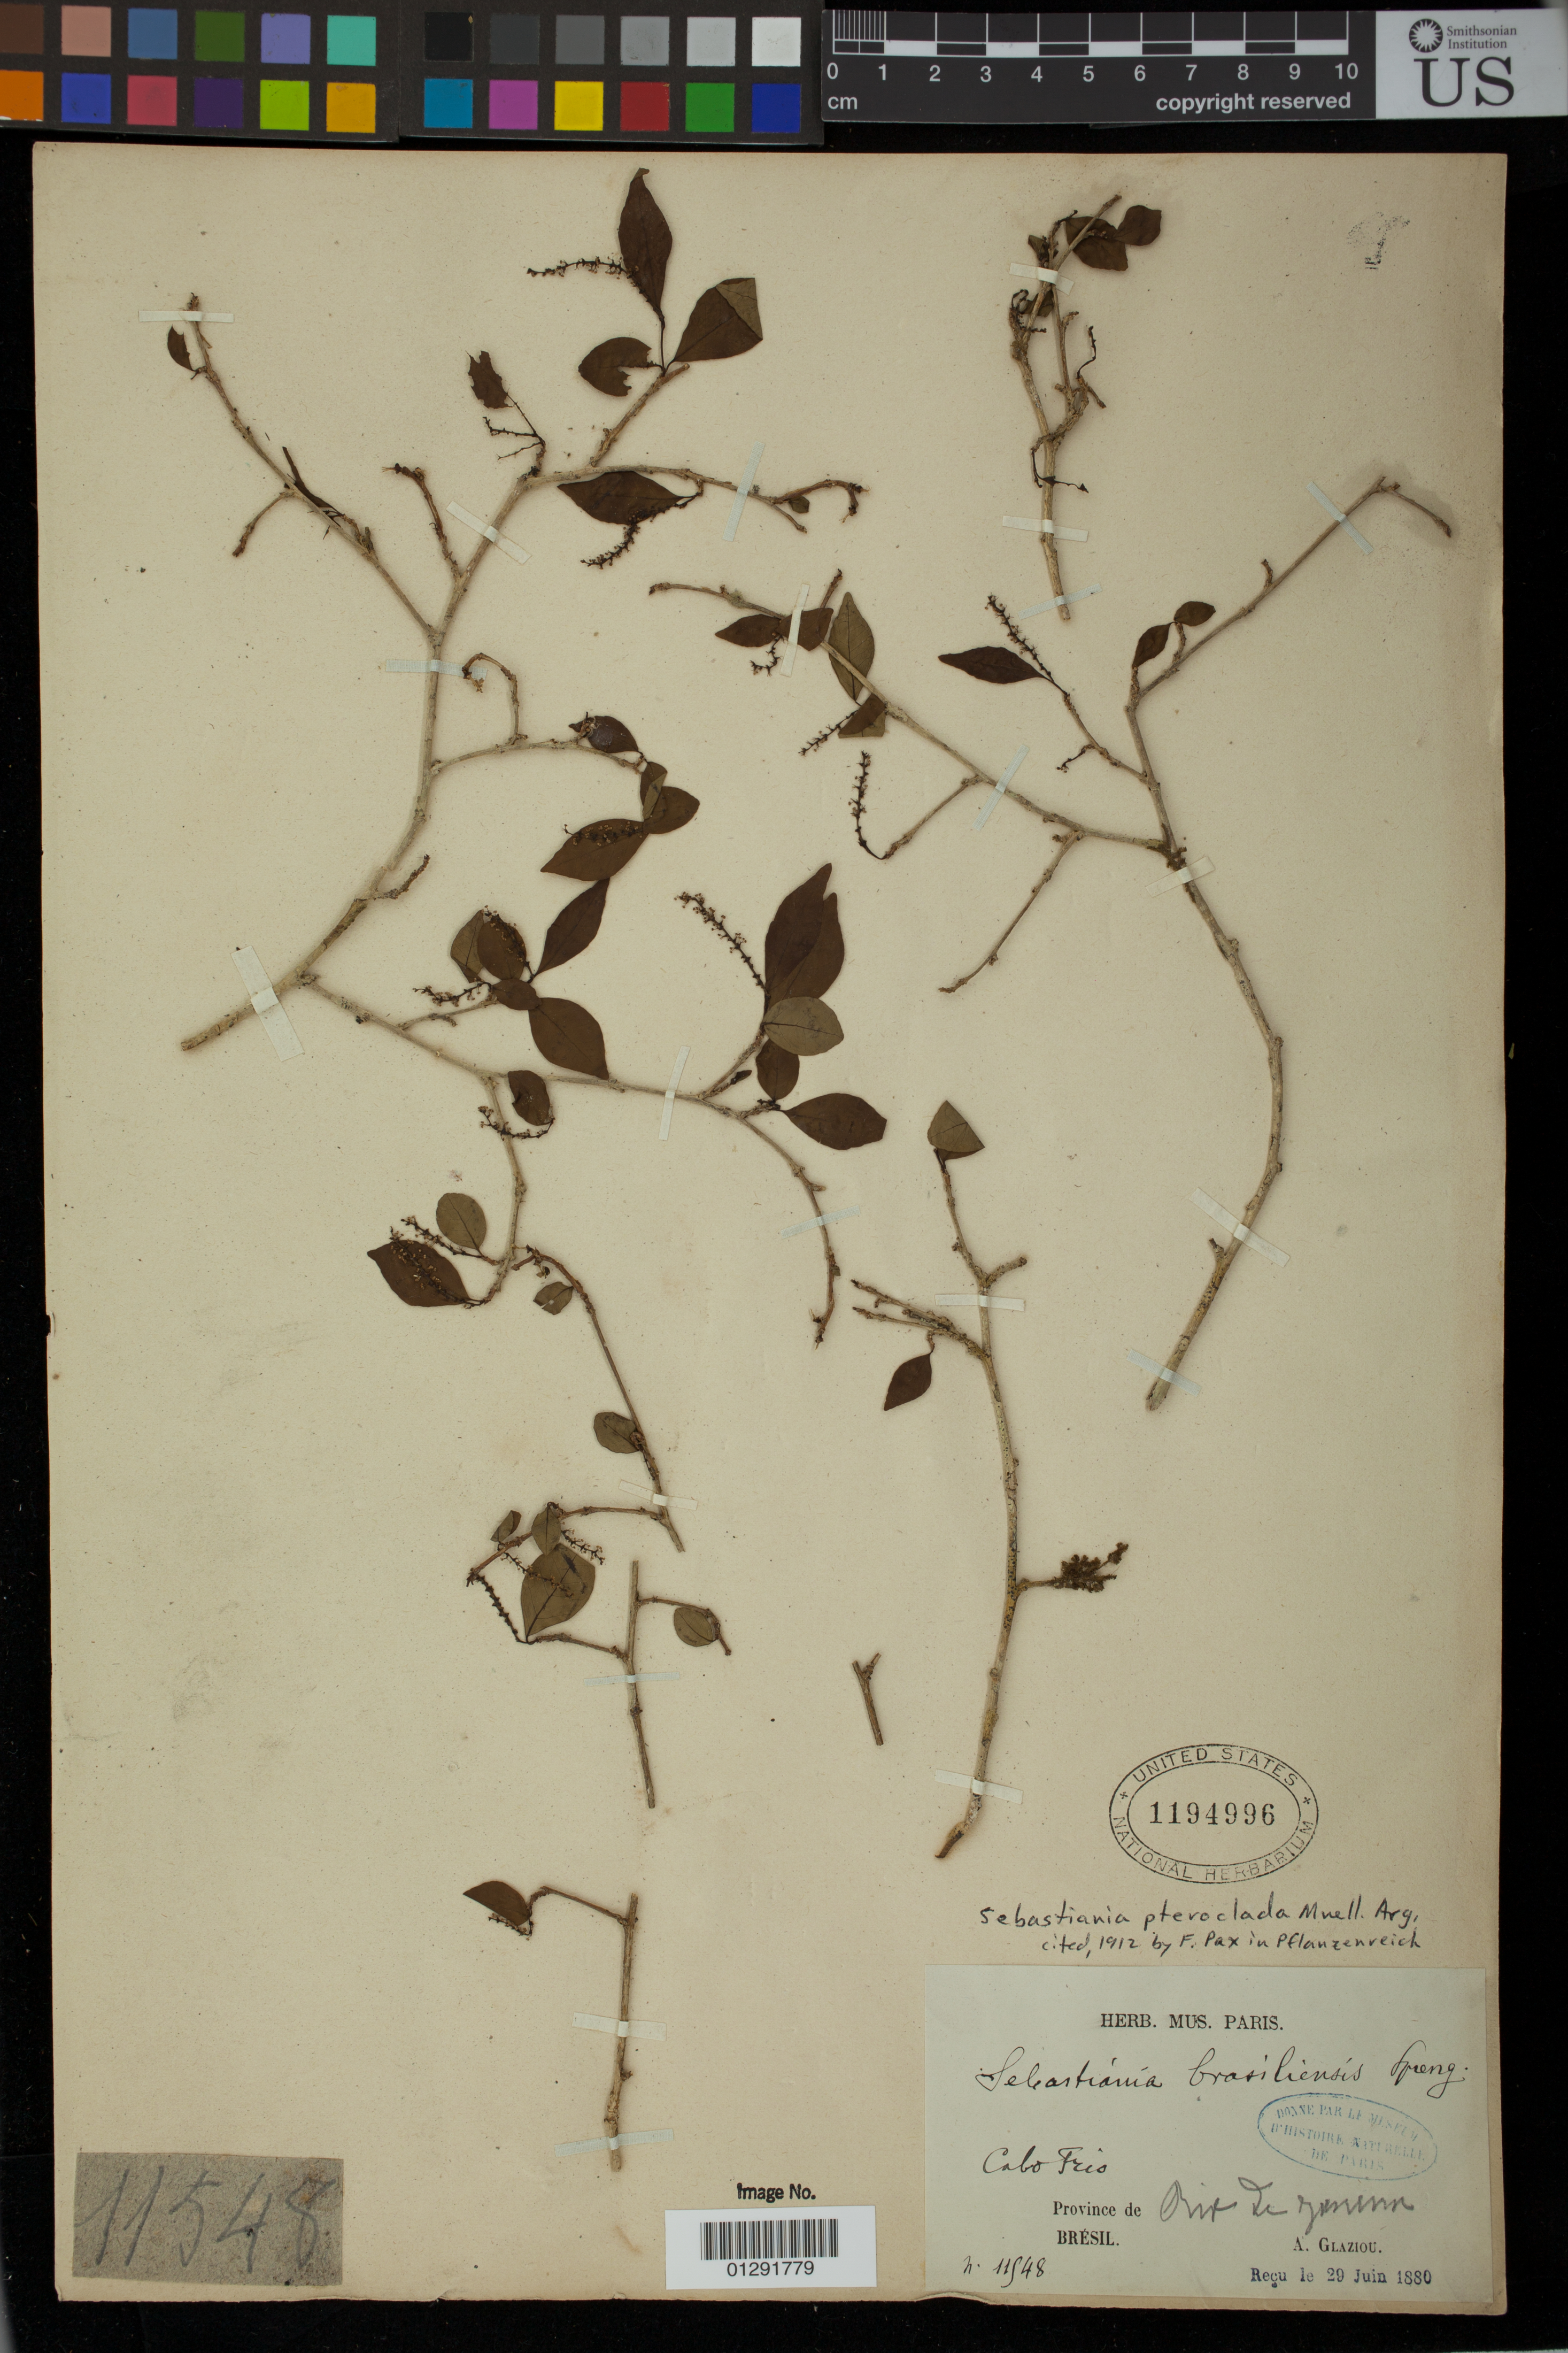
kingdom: Plantae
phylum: Tracheophyta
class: Magnoliopsida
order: Malpighiales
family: Euphorbiaceae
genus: Sebastiania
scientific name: Sebastiania pteroclada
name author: (Müll. Arg.) Müll. Arg.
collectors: A. F. M. Glaziou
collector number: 11548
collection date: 1880-06-29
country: Brazil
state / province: Rio de Janeiro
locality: Cabo Frio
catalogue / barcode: US 1194996